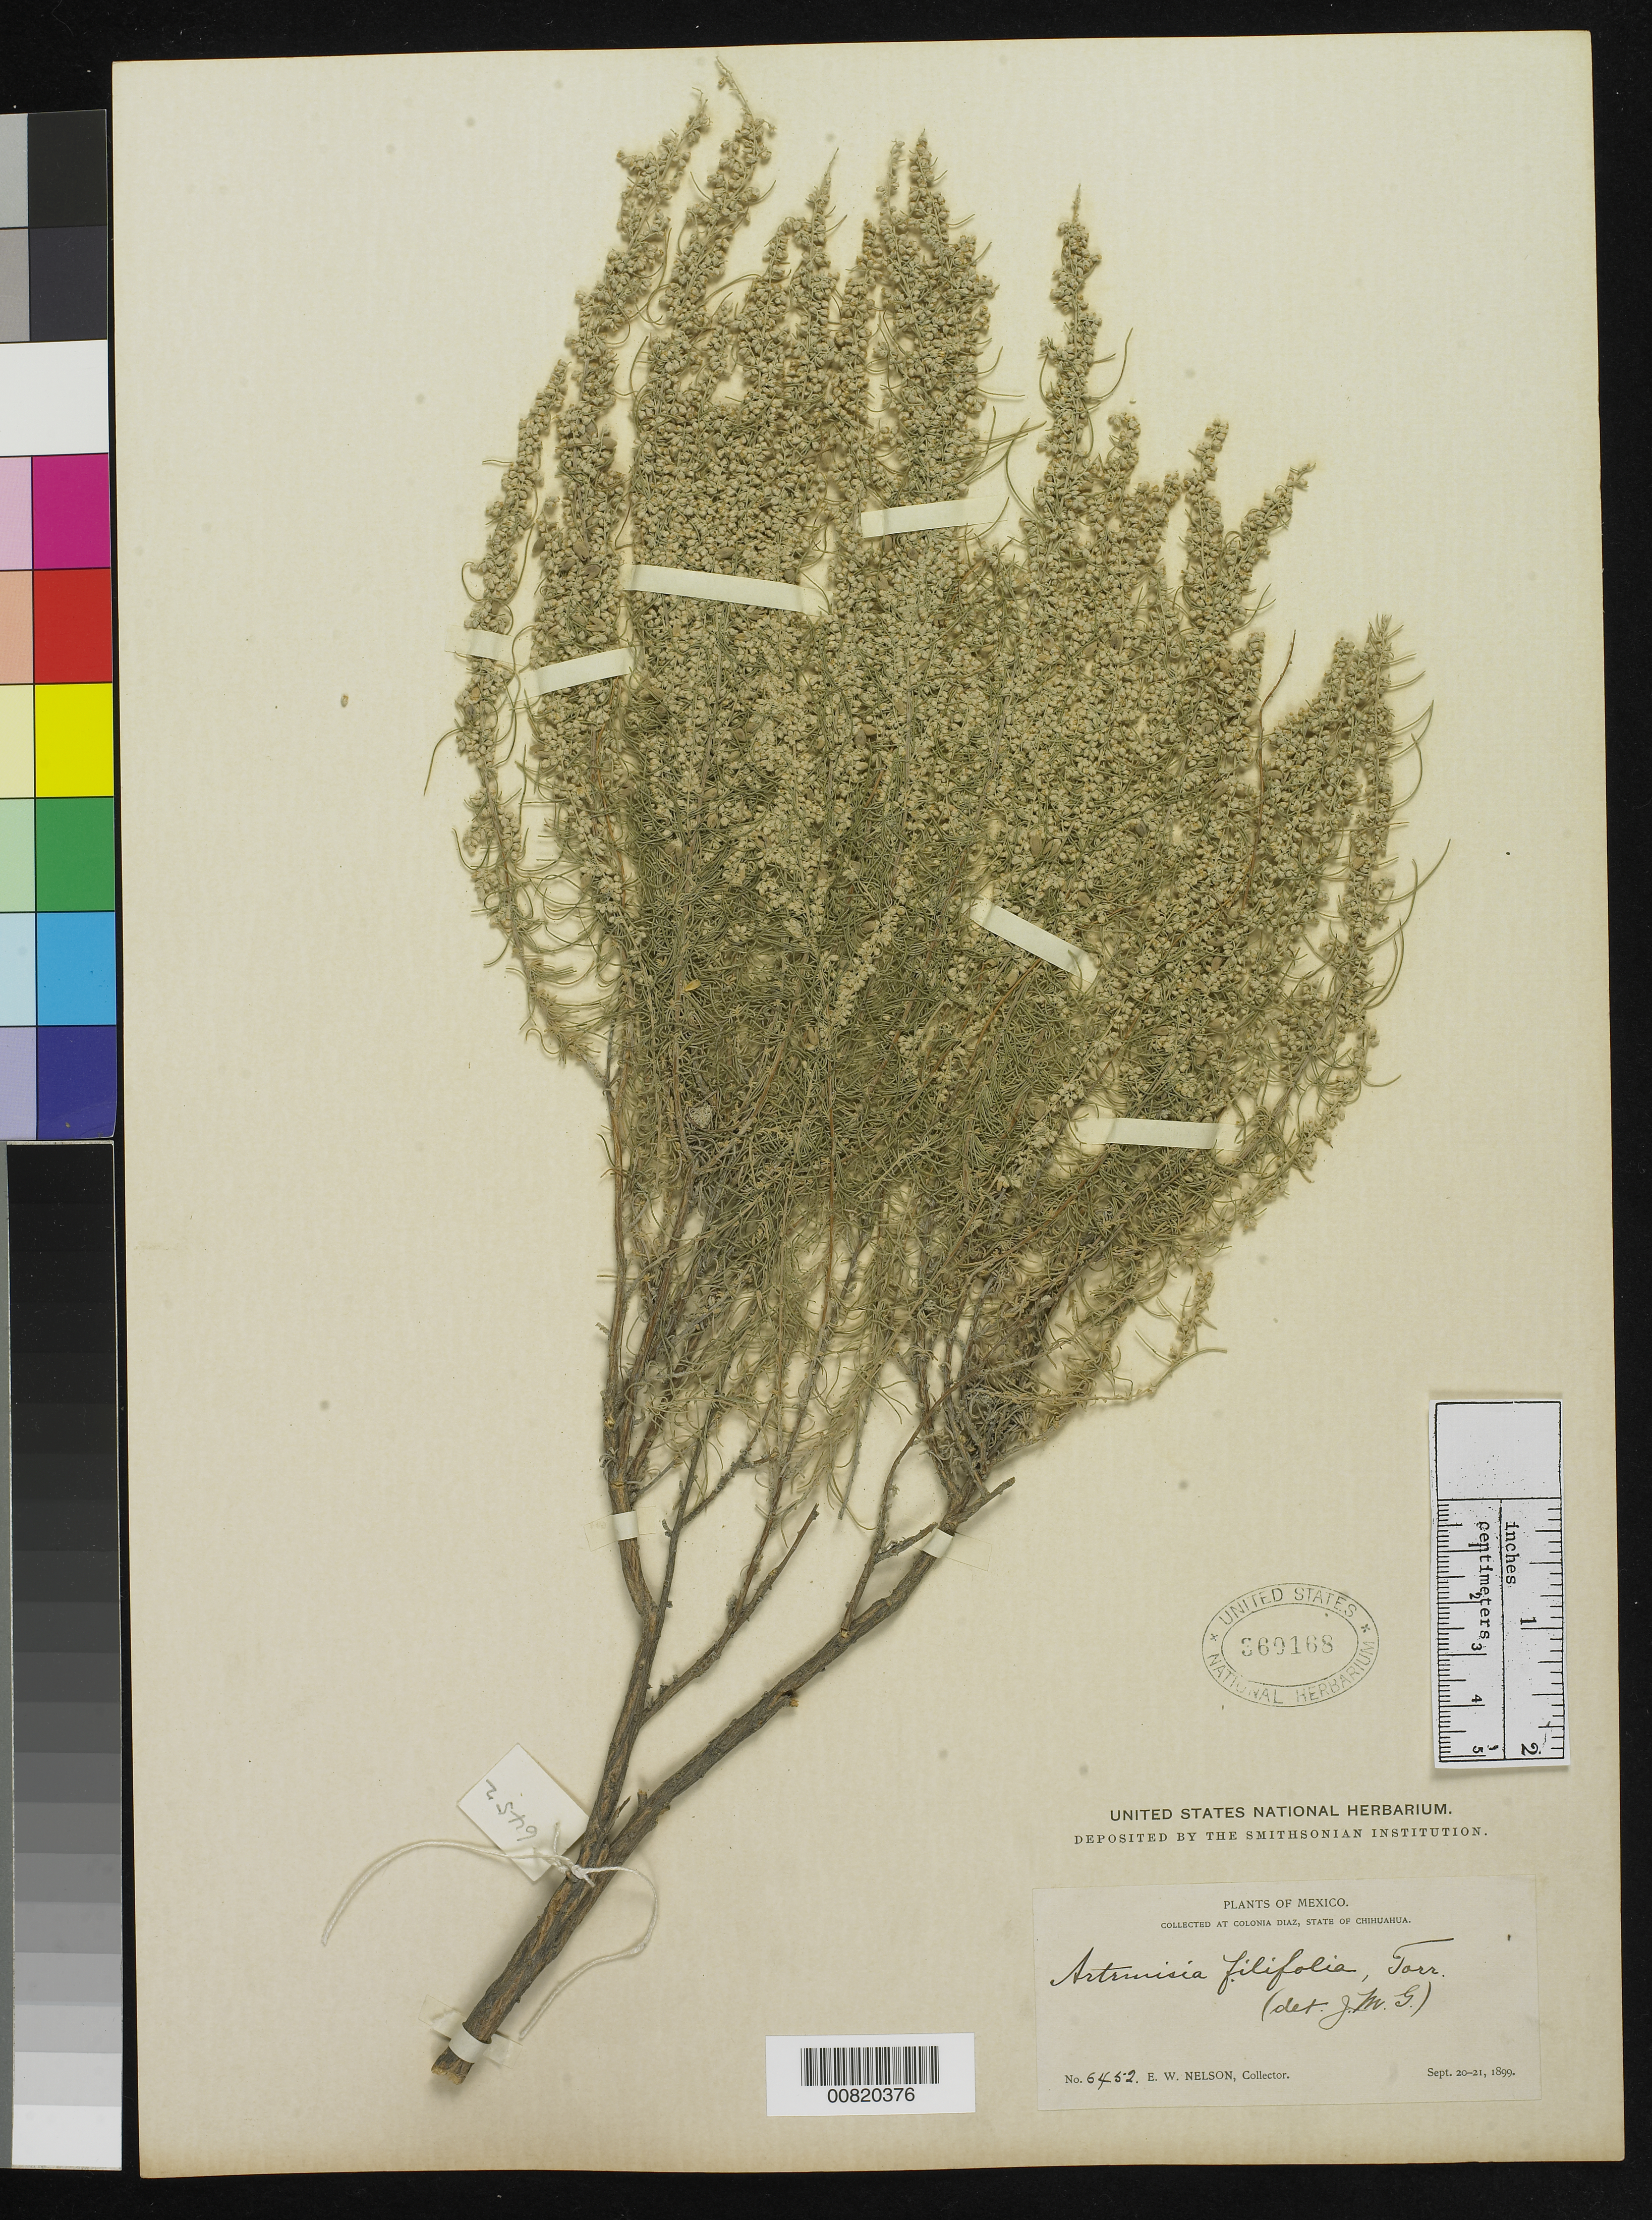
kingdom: Plantae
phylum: Tracheophyta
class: Magnoliopsida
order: Asterales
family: Asteraceae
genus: Artemisia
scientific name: Artemisia filifolia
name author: Torr.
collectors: E. W. Nelson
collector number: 6452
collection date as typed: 20 Sep 1899 to 21 Sep 1899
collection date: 1899-09-20/1899-09-21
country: Mexico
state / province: Chihuahua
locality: Colonia Díaz, Chihuahua.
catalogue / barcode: US 360168